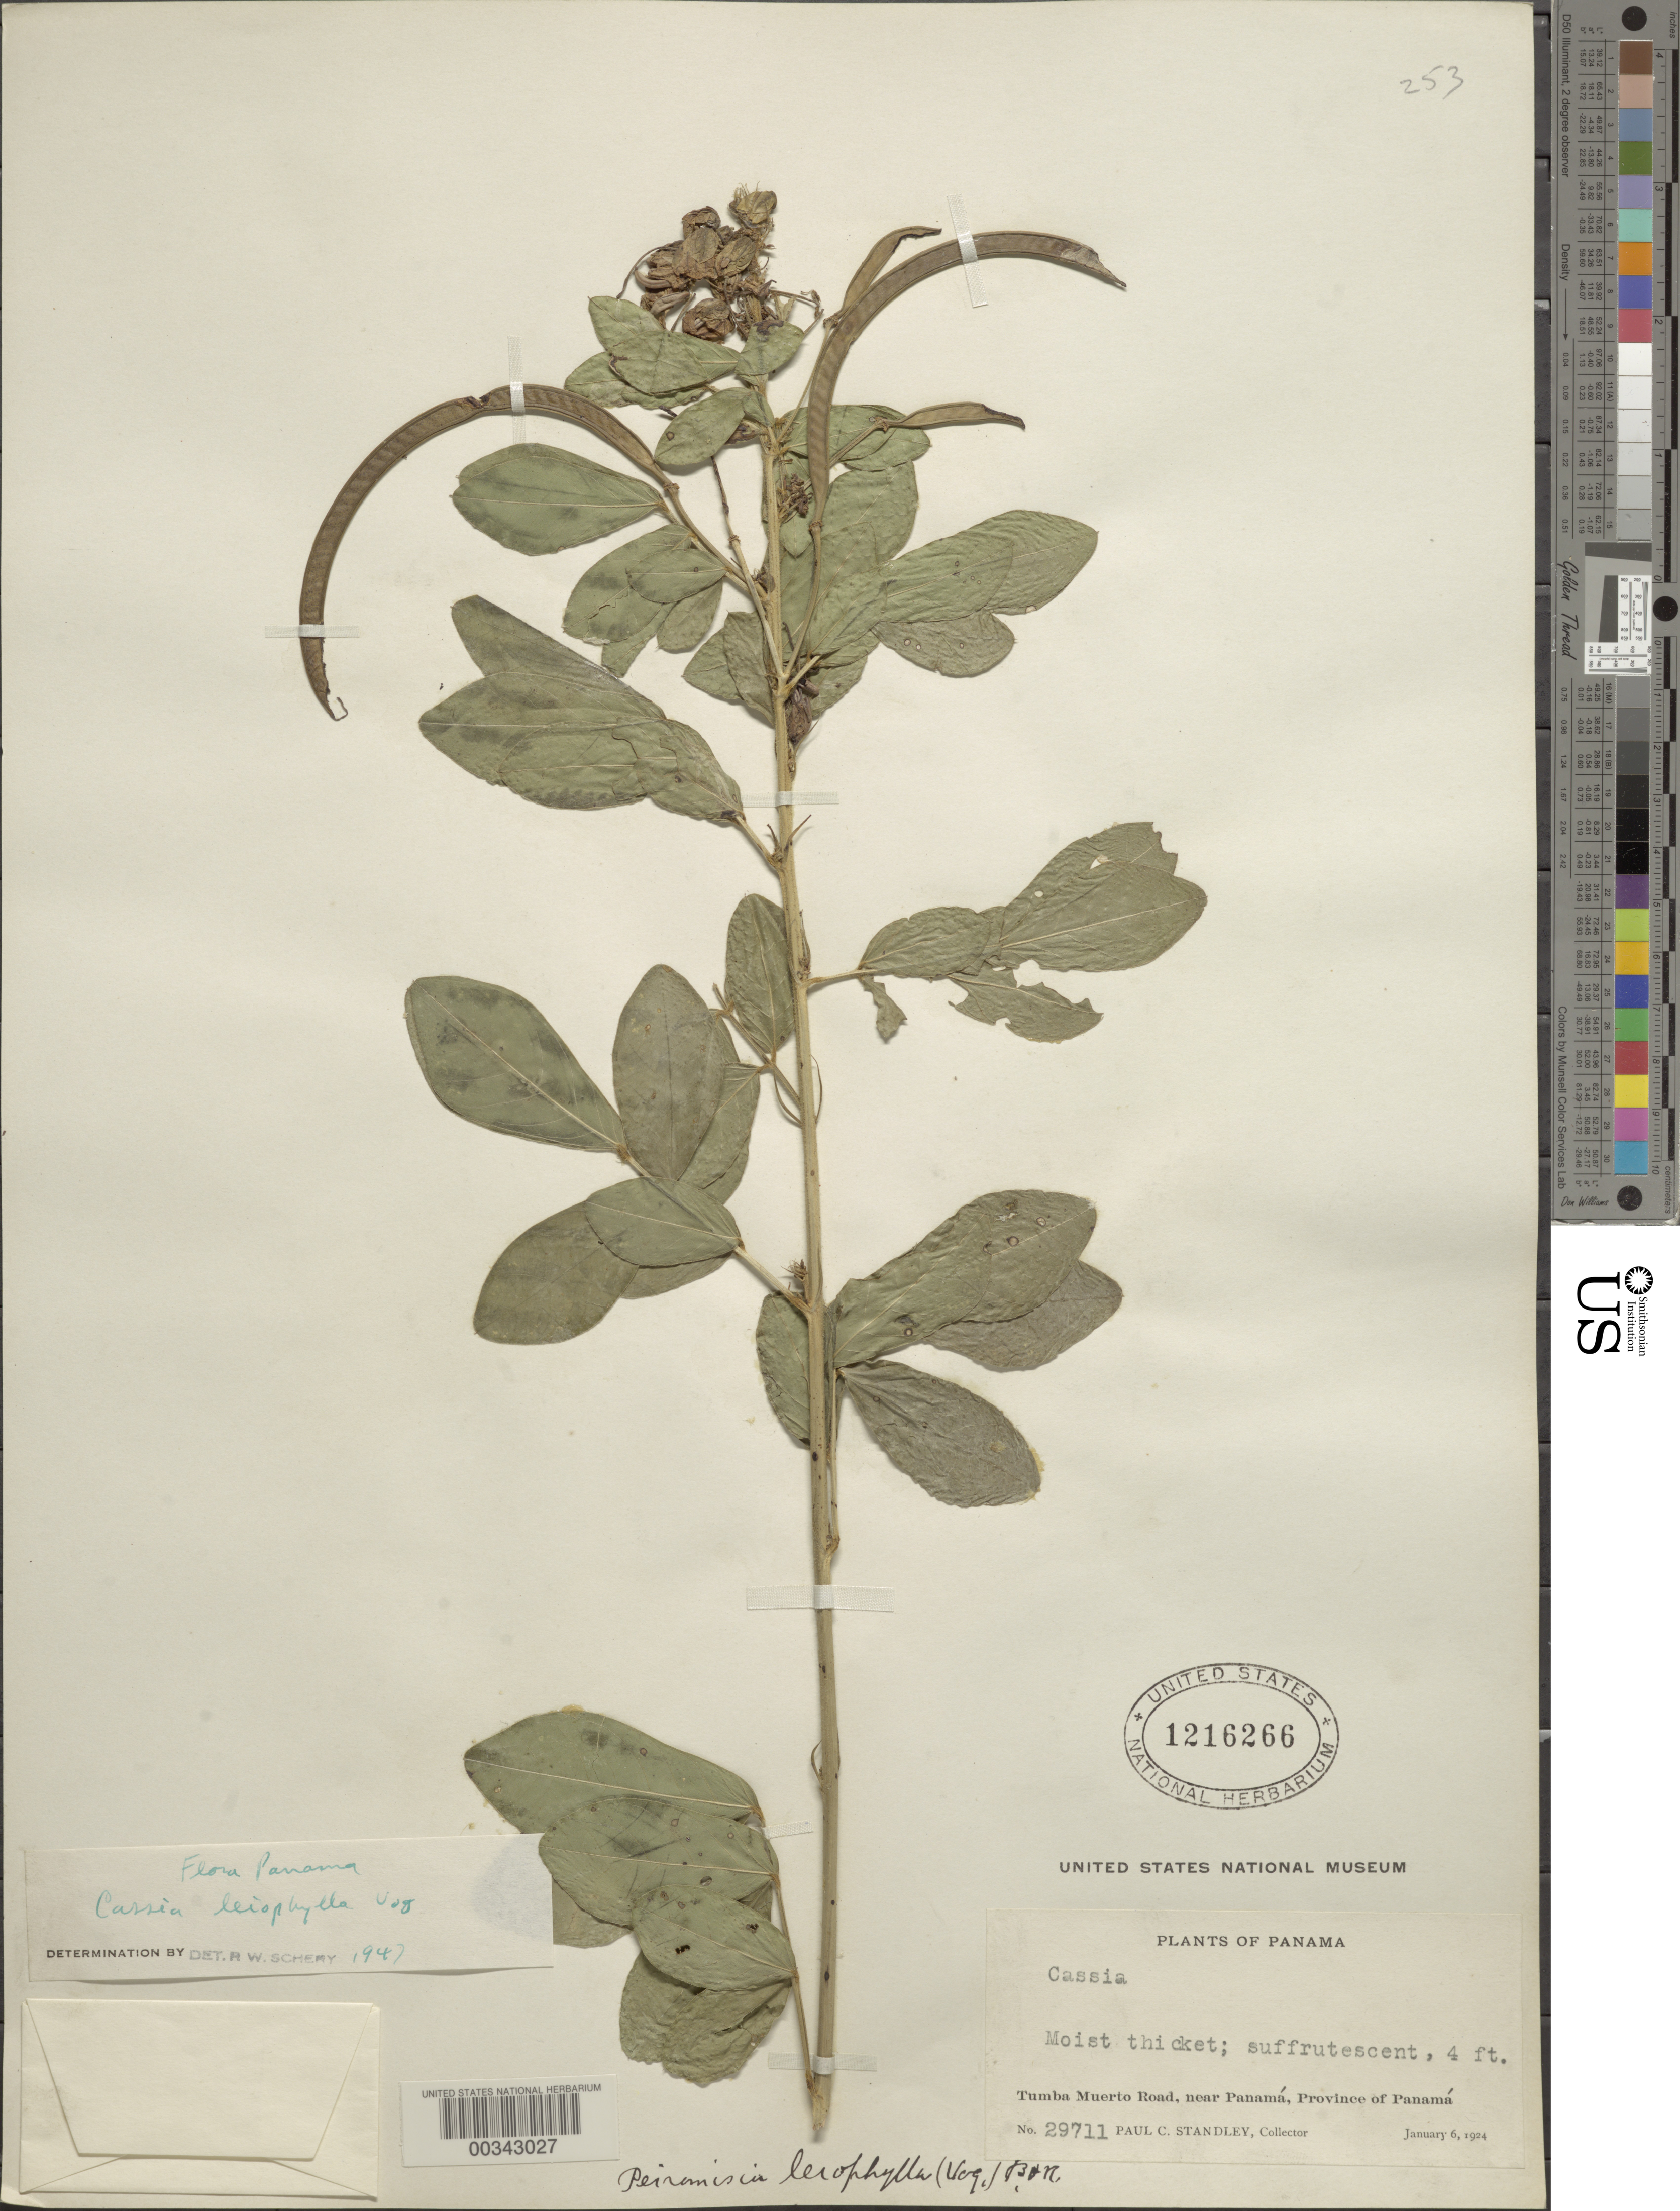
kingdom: Plantae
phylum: Tracheophyta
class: Magnoliopsida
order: Fabales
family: Fabaceae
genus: Senna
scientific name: Senna leiophylla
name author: (Vogel) H.S. Irwin & Barneby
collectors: P. C. Standley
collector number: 29711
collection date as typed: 06 Jan 1924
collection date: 1924-01-06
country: Panama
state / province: Panamá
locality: Tumba Muerto Road near Panamá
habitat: Moist thicket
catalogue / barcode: US 1216266